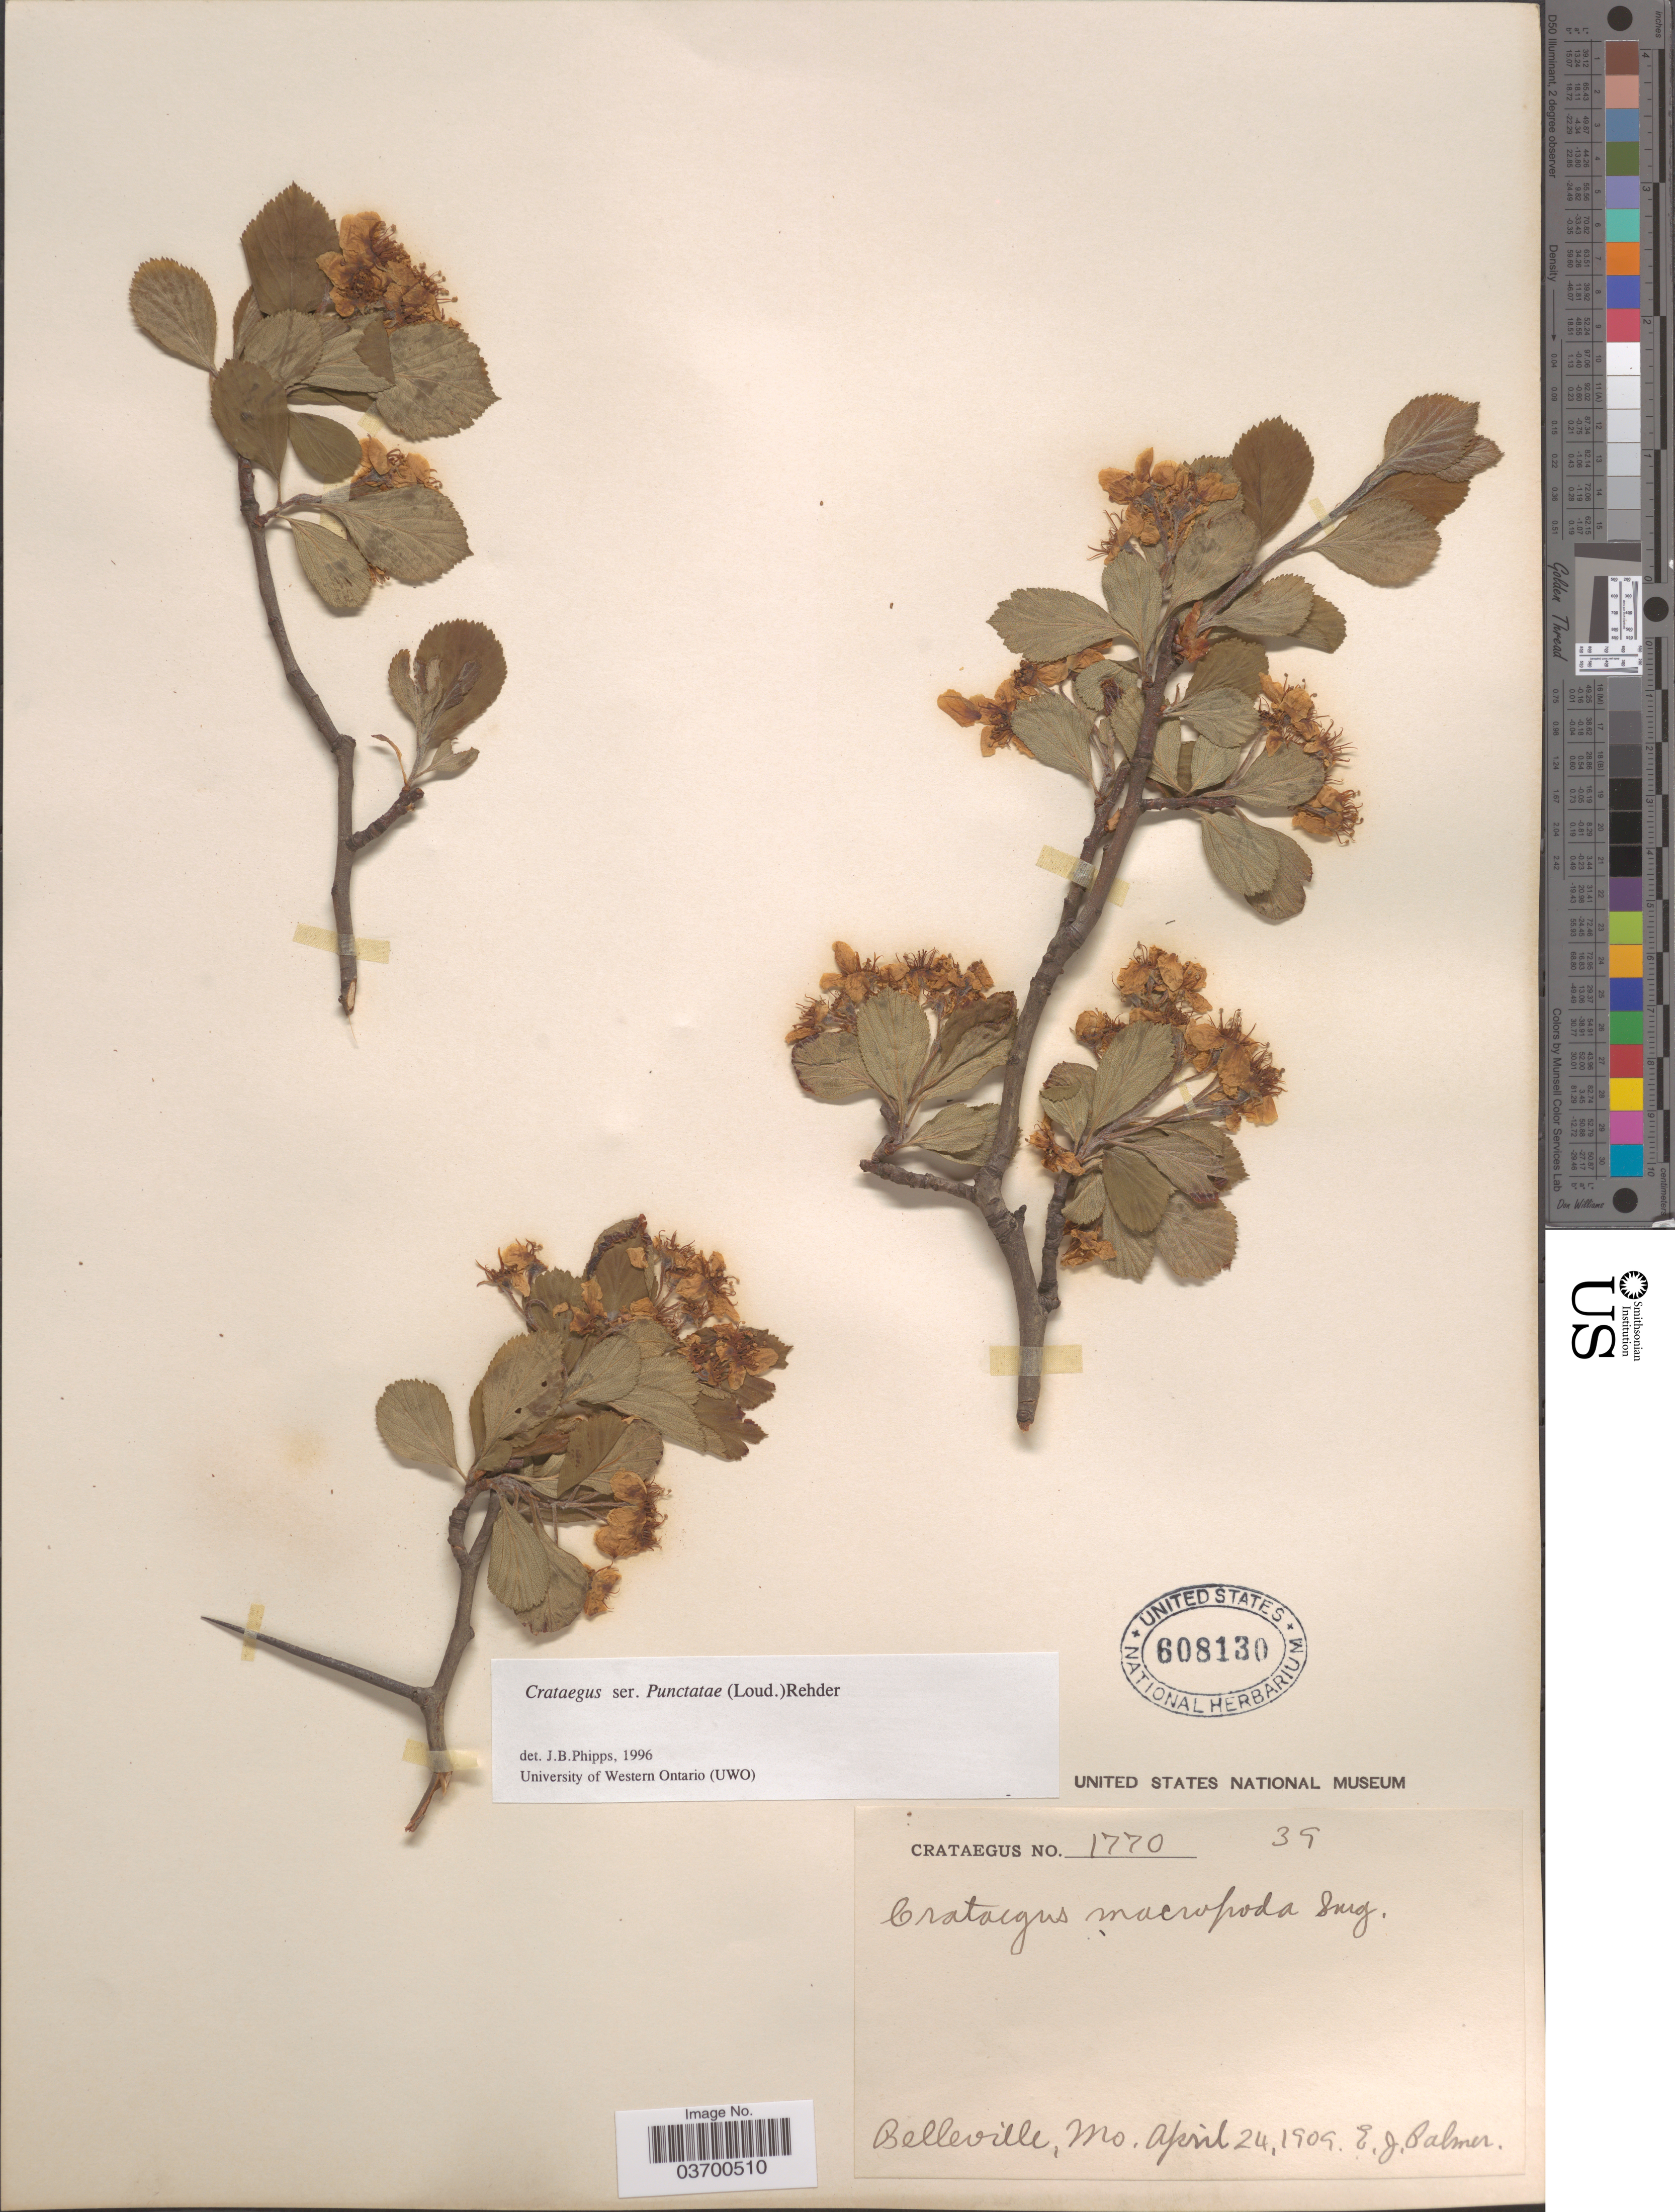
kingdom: Plantae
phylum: Tracheophyta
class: Magnoliopsida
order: Rosales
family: Rosaceae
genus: Crataegus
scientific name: Crataegus macropoda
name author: Sarg.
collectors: E. J. Palmer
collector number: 1770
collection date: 1909-04-24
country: United States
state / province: Missouri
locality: Belleville.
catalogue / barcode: US 608130